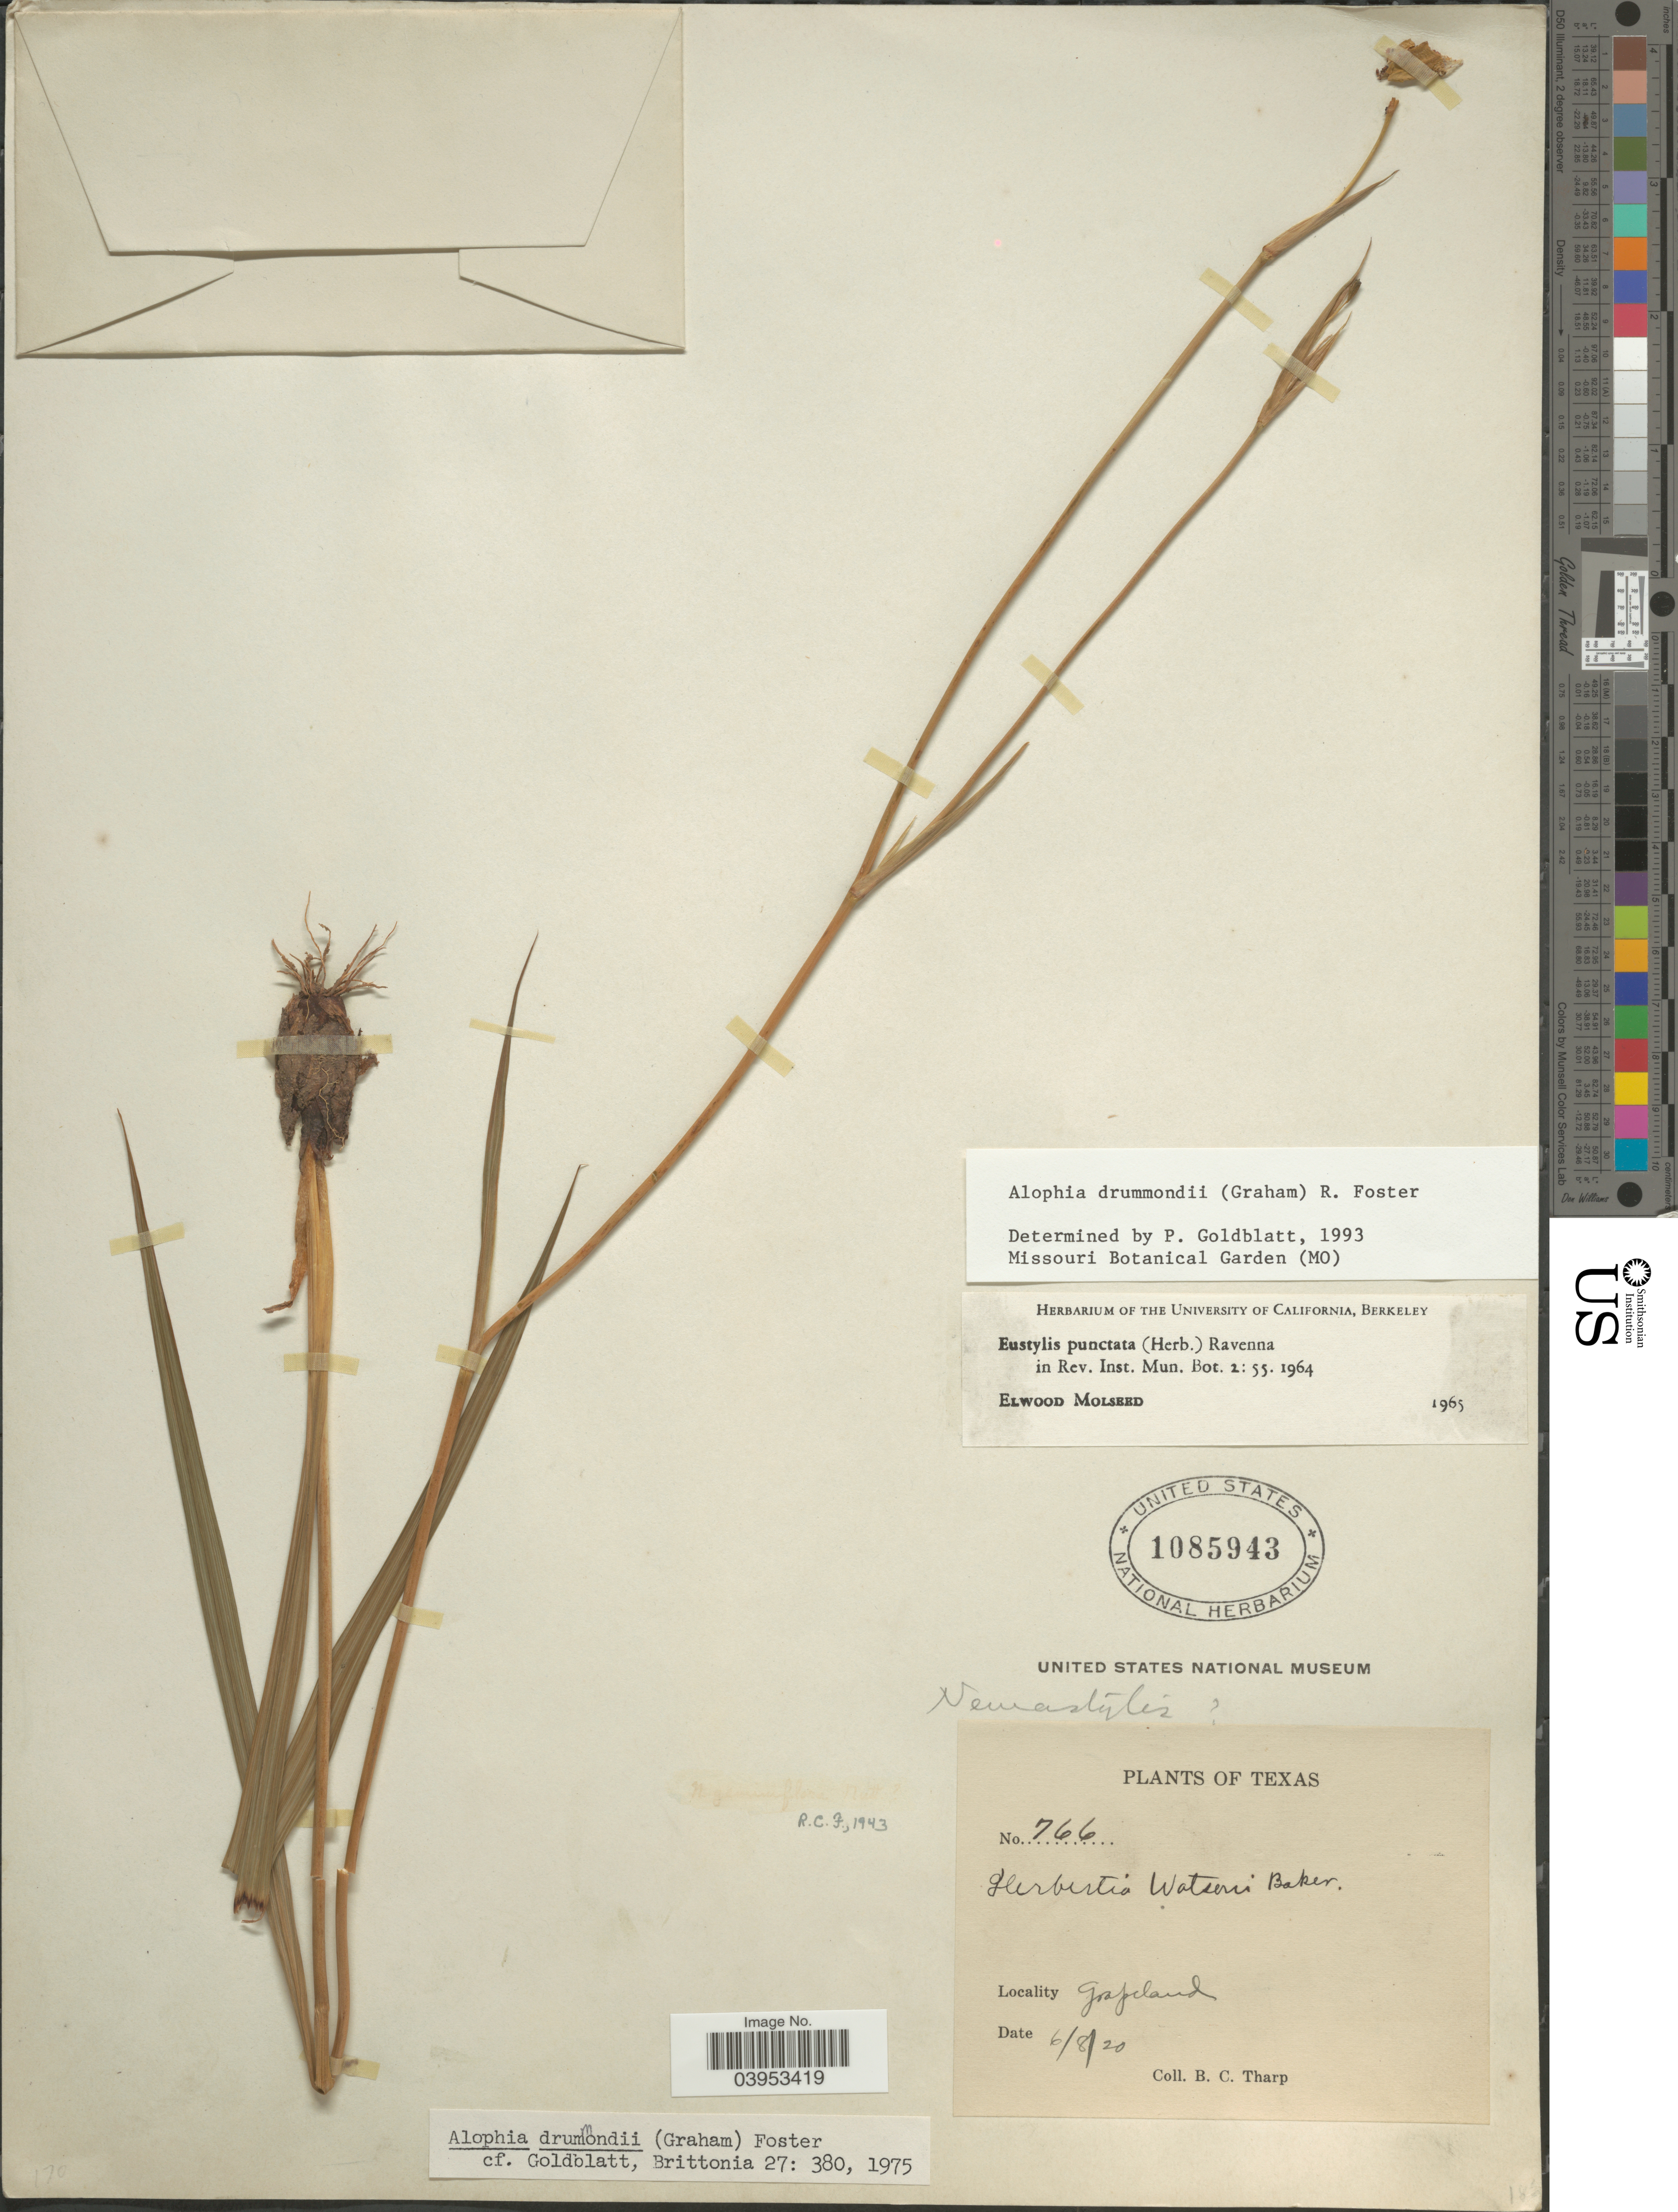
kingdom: Plantae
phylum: Tracheophyta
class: Liliopsida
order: Asparagales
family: Iridaceae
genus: Alophia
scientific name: Alophia drummondii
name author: (Graham) R.C. Foster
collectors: B. C. Tharp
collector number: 766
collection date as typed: Transcribed d/m/y: 8/6/20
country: United States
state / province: Texas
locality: Grapeland.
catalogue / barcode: US 1085943